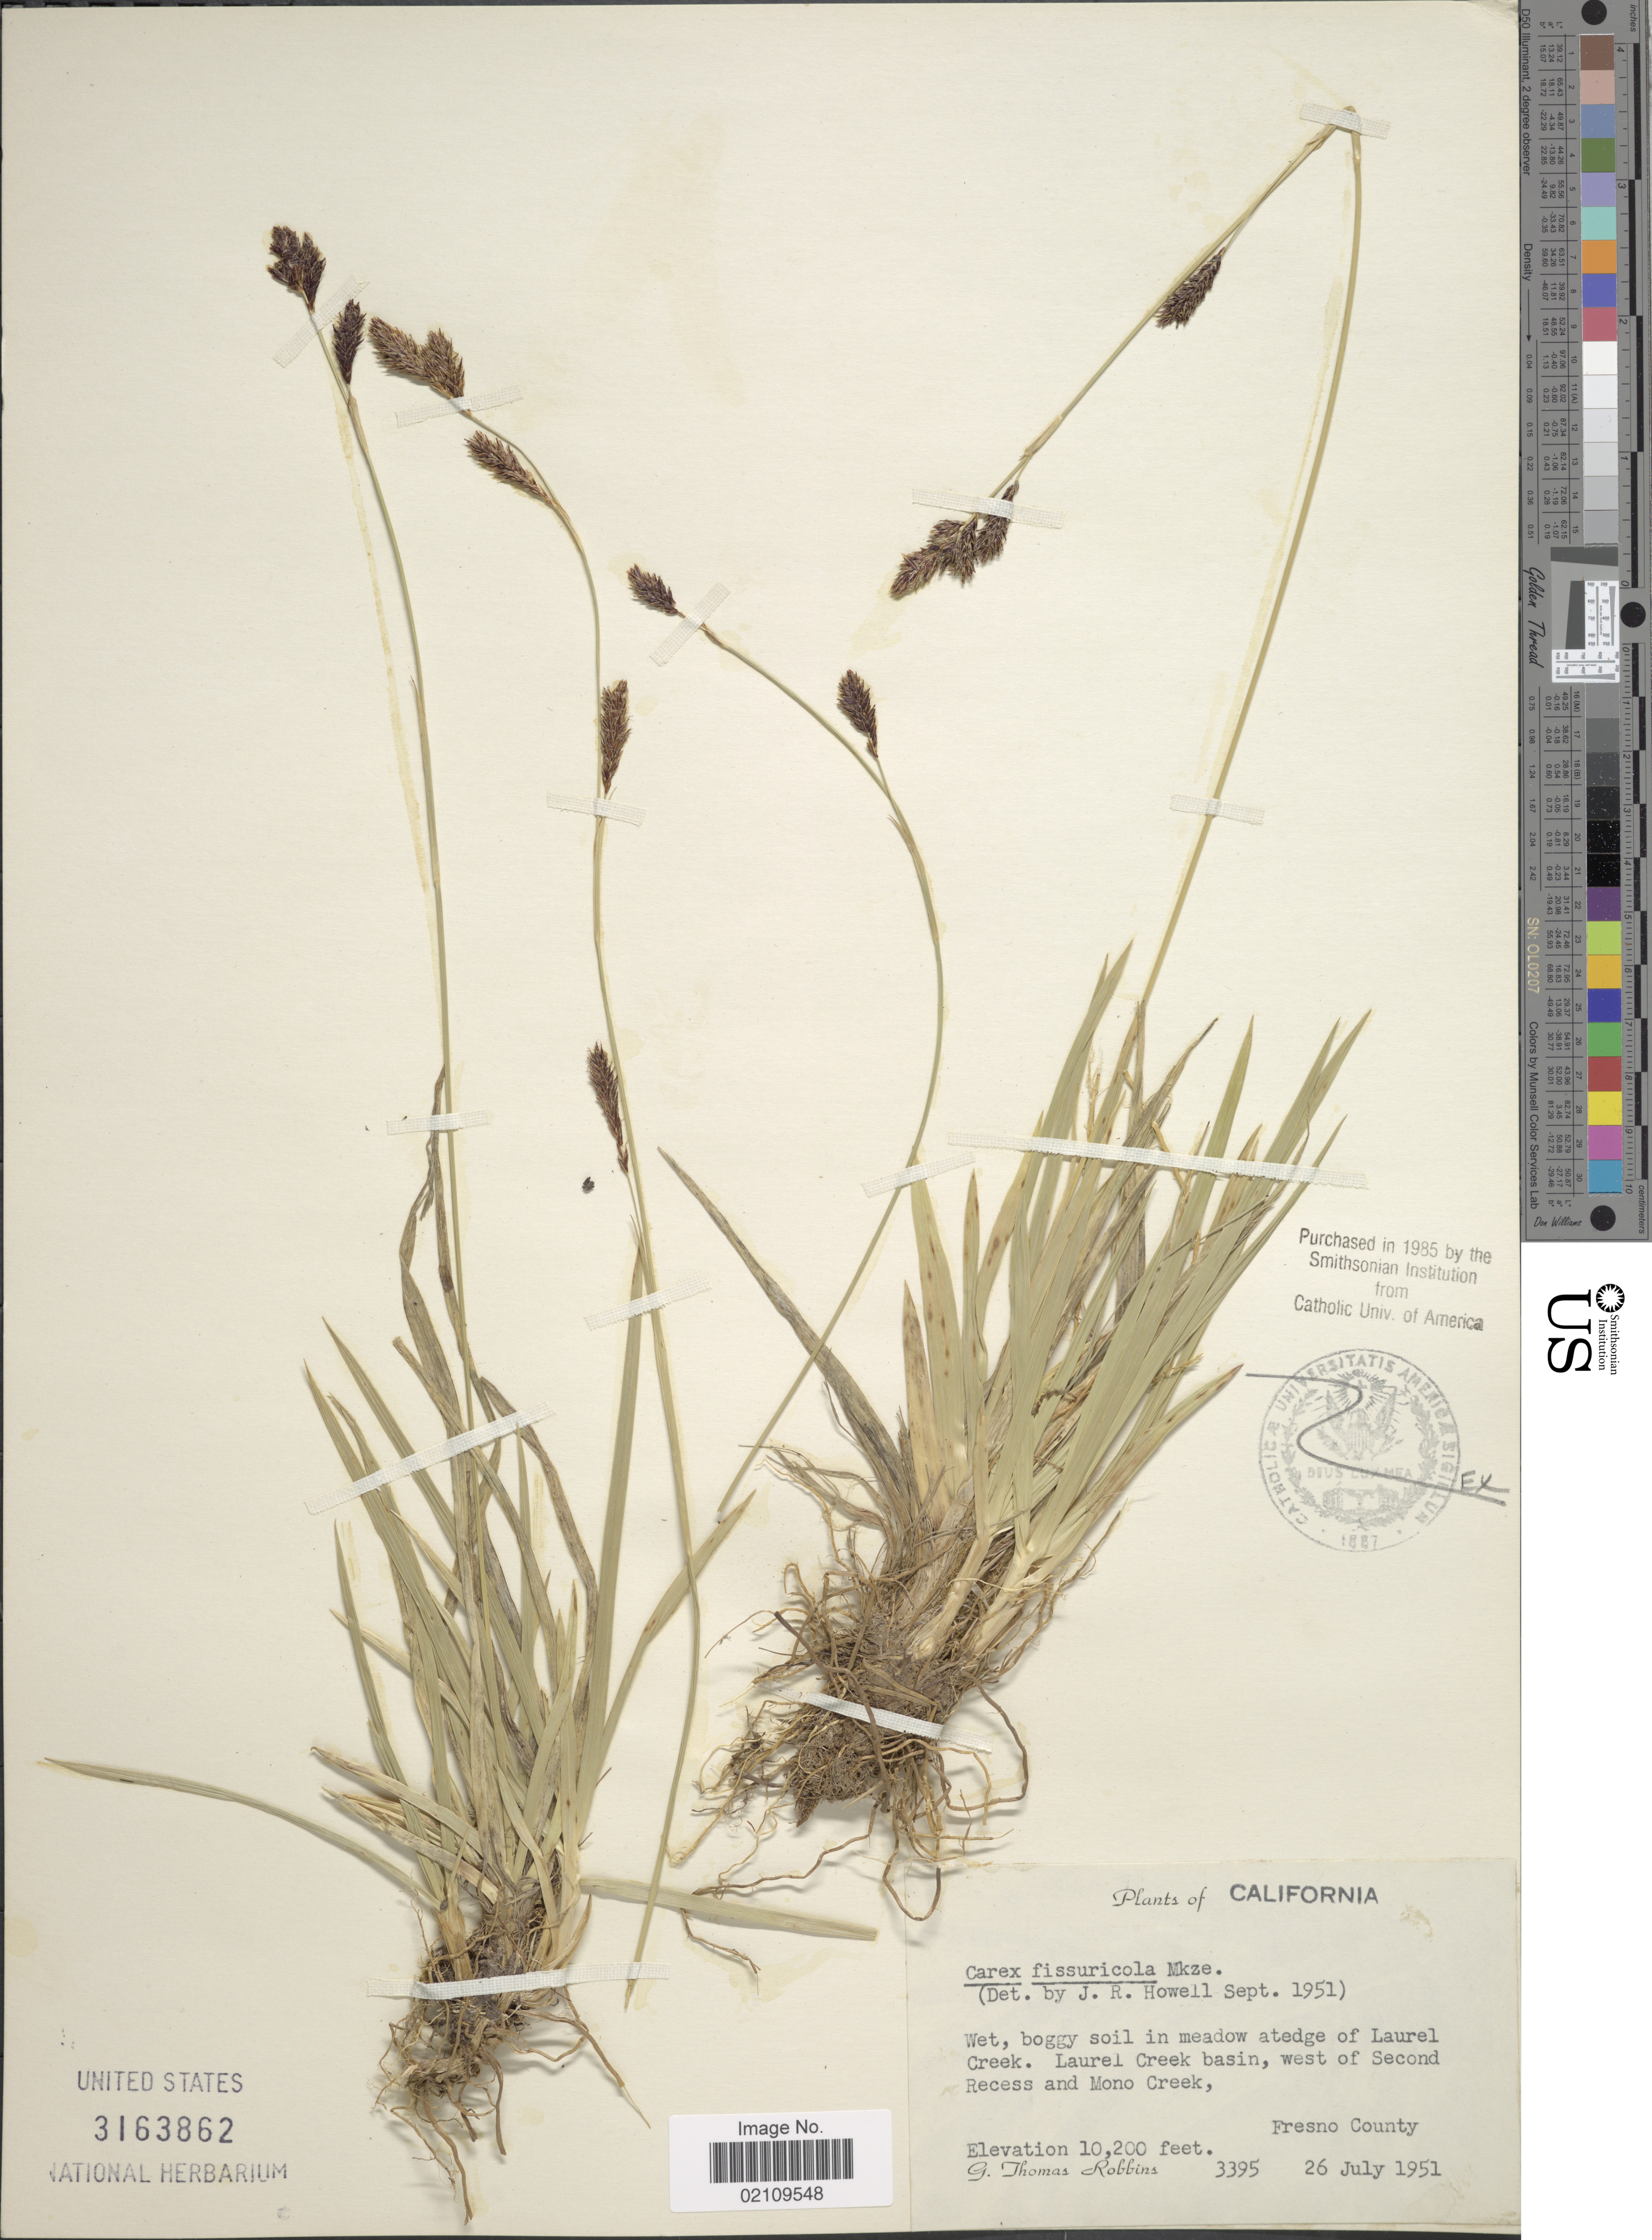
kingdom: Plantae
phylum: Tracheophyta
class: Liliopsida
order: Poales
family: Cyperaceae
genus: Carex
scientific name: Carex fissuricola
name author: Mack.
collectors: G. T. Robbins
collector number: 3395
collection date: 1951-07-26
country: United States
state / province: California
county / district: Fresno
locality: Wet, boggy soil in meadow at edge of Laurel Creek. Laurel Creek basin, west of Second Recess and Mono Creek, Fresno County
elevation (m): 3109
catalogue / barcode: US 3163862